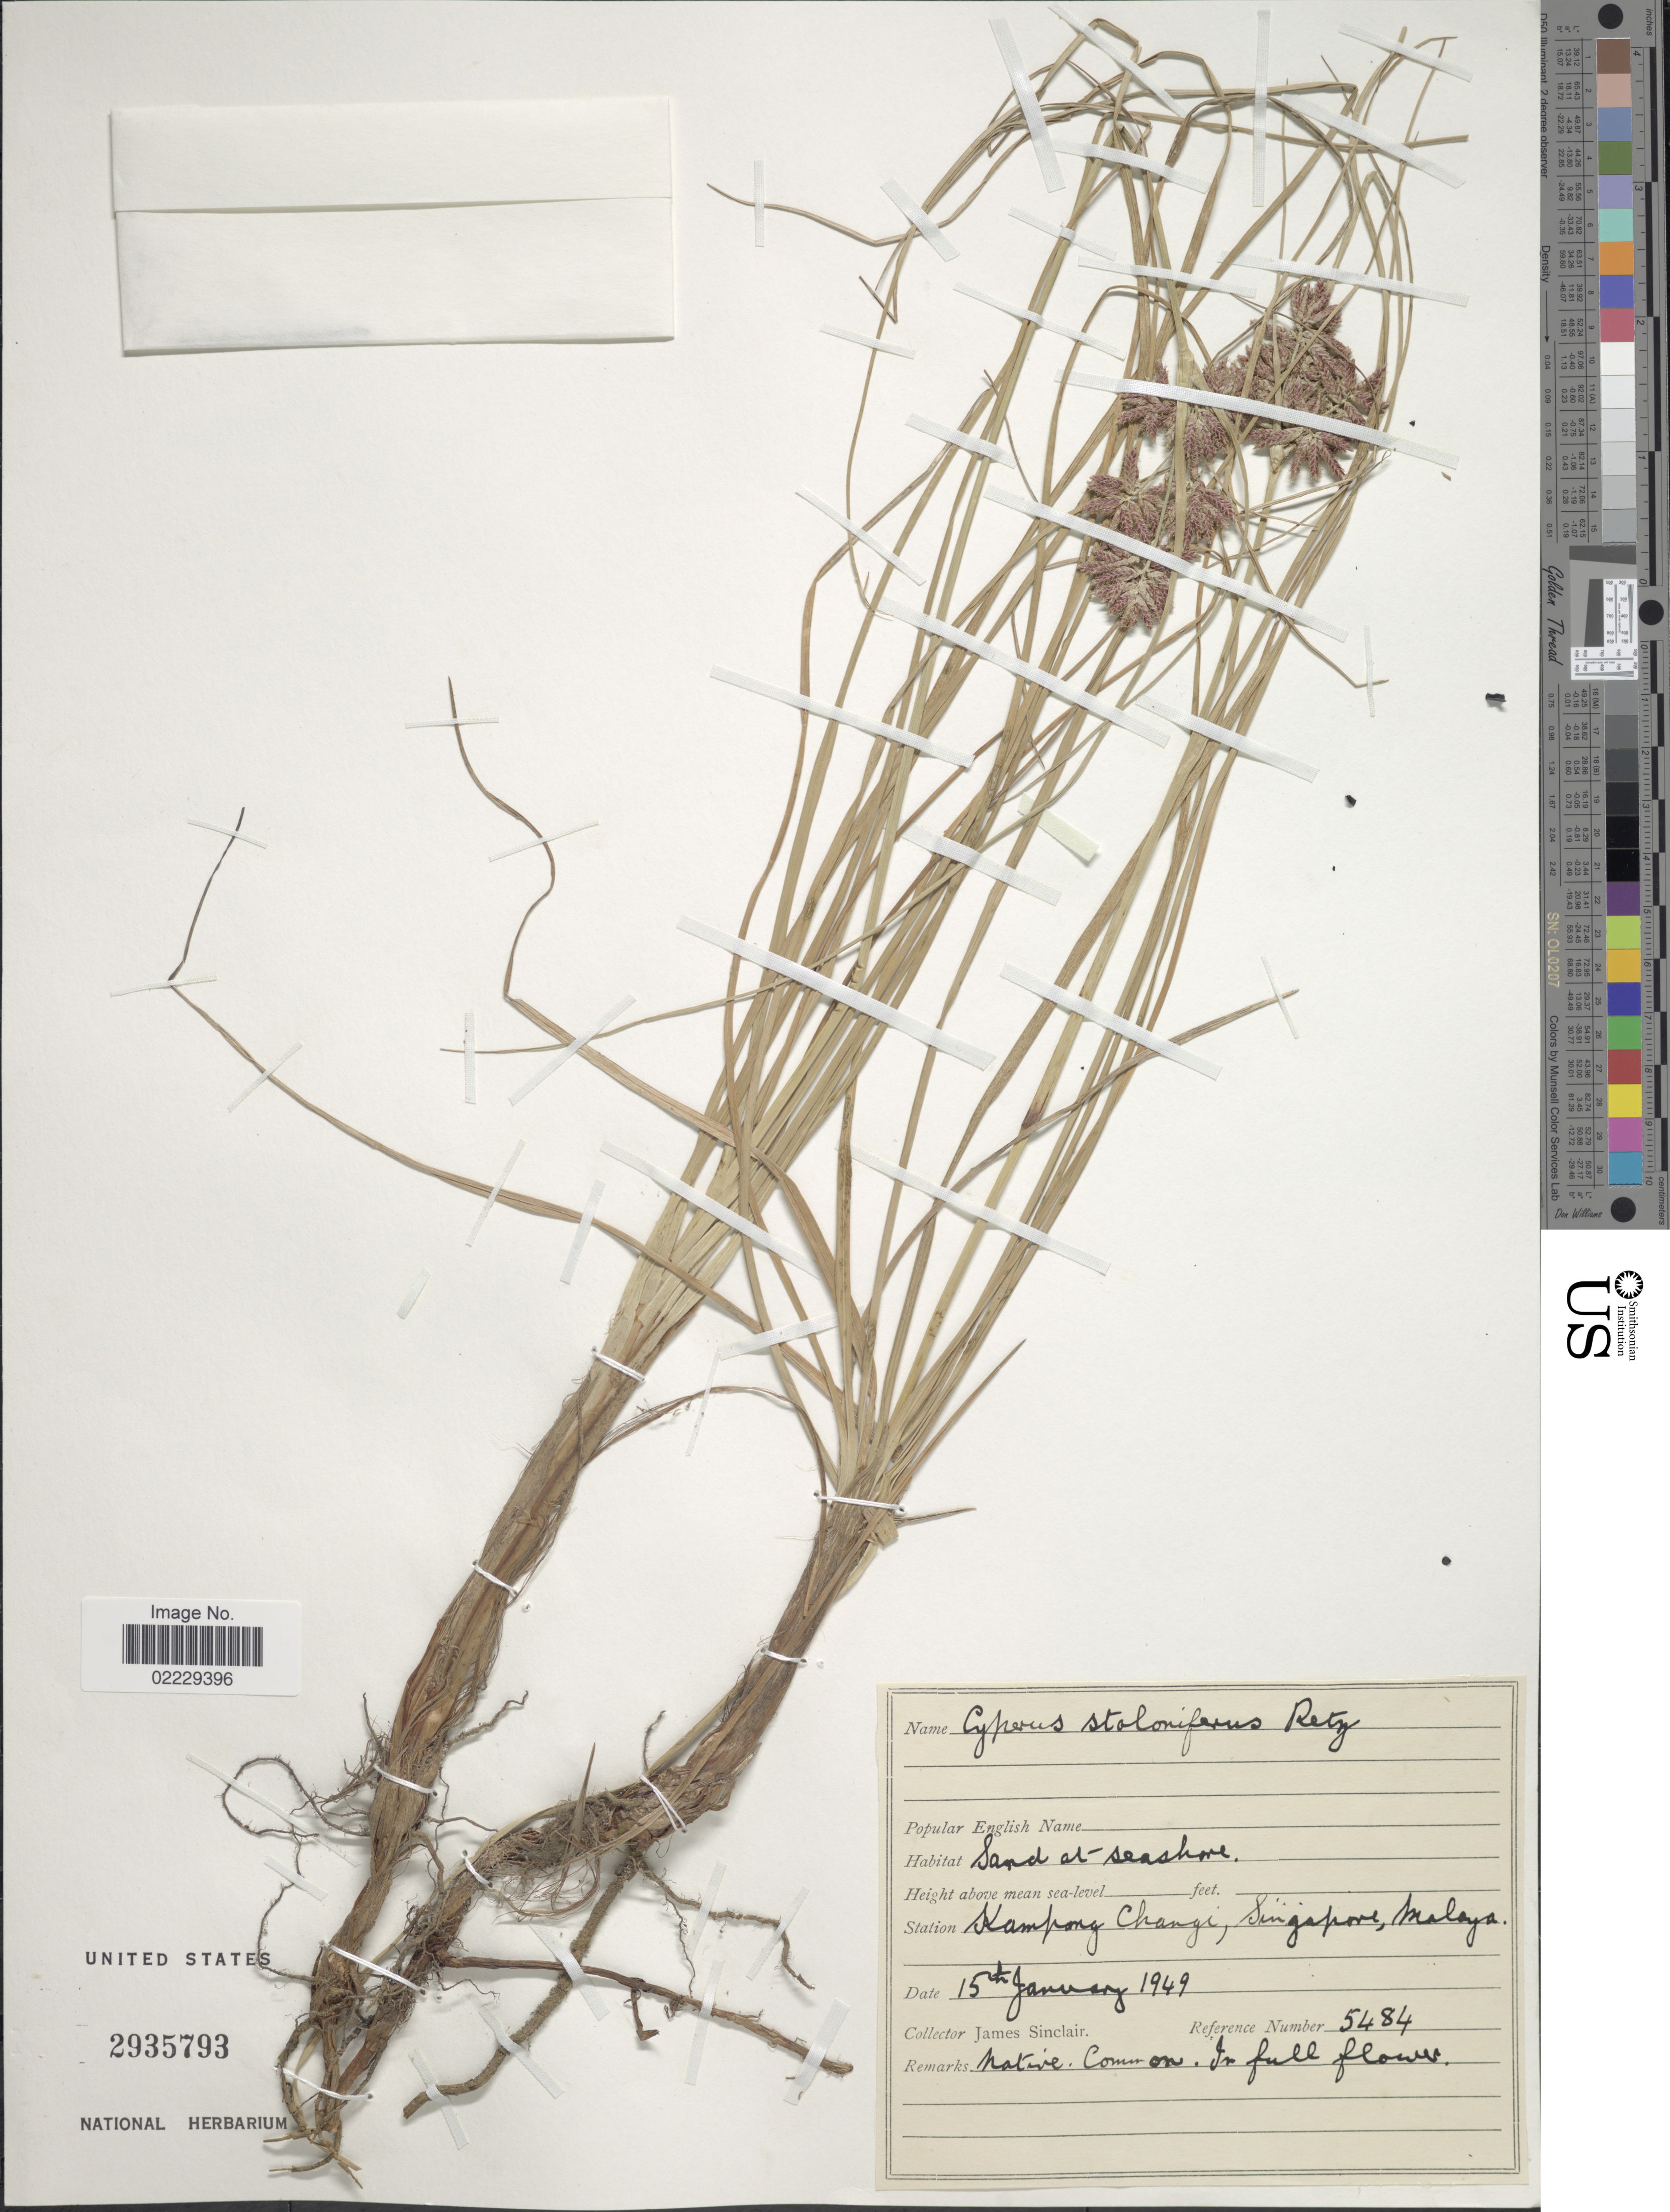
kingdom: Plantae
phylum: Tracheophyta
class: Liliopsida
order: Poales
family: Cyperaceae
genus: Cyperus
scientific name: Cyperus stoloniferus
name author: Retz.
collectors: J. Sinclair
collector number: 5484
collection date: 1949-01-15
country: Singapore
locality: Kampong Chango, Singapore, Malaya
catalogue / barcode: US 2935793